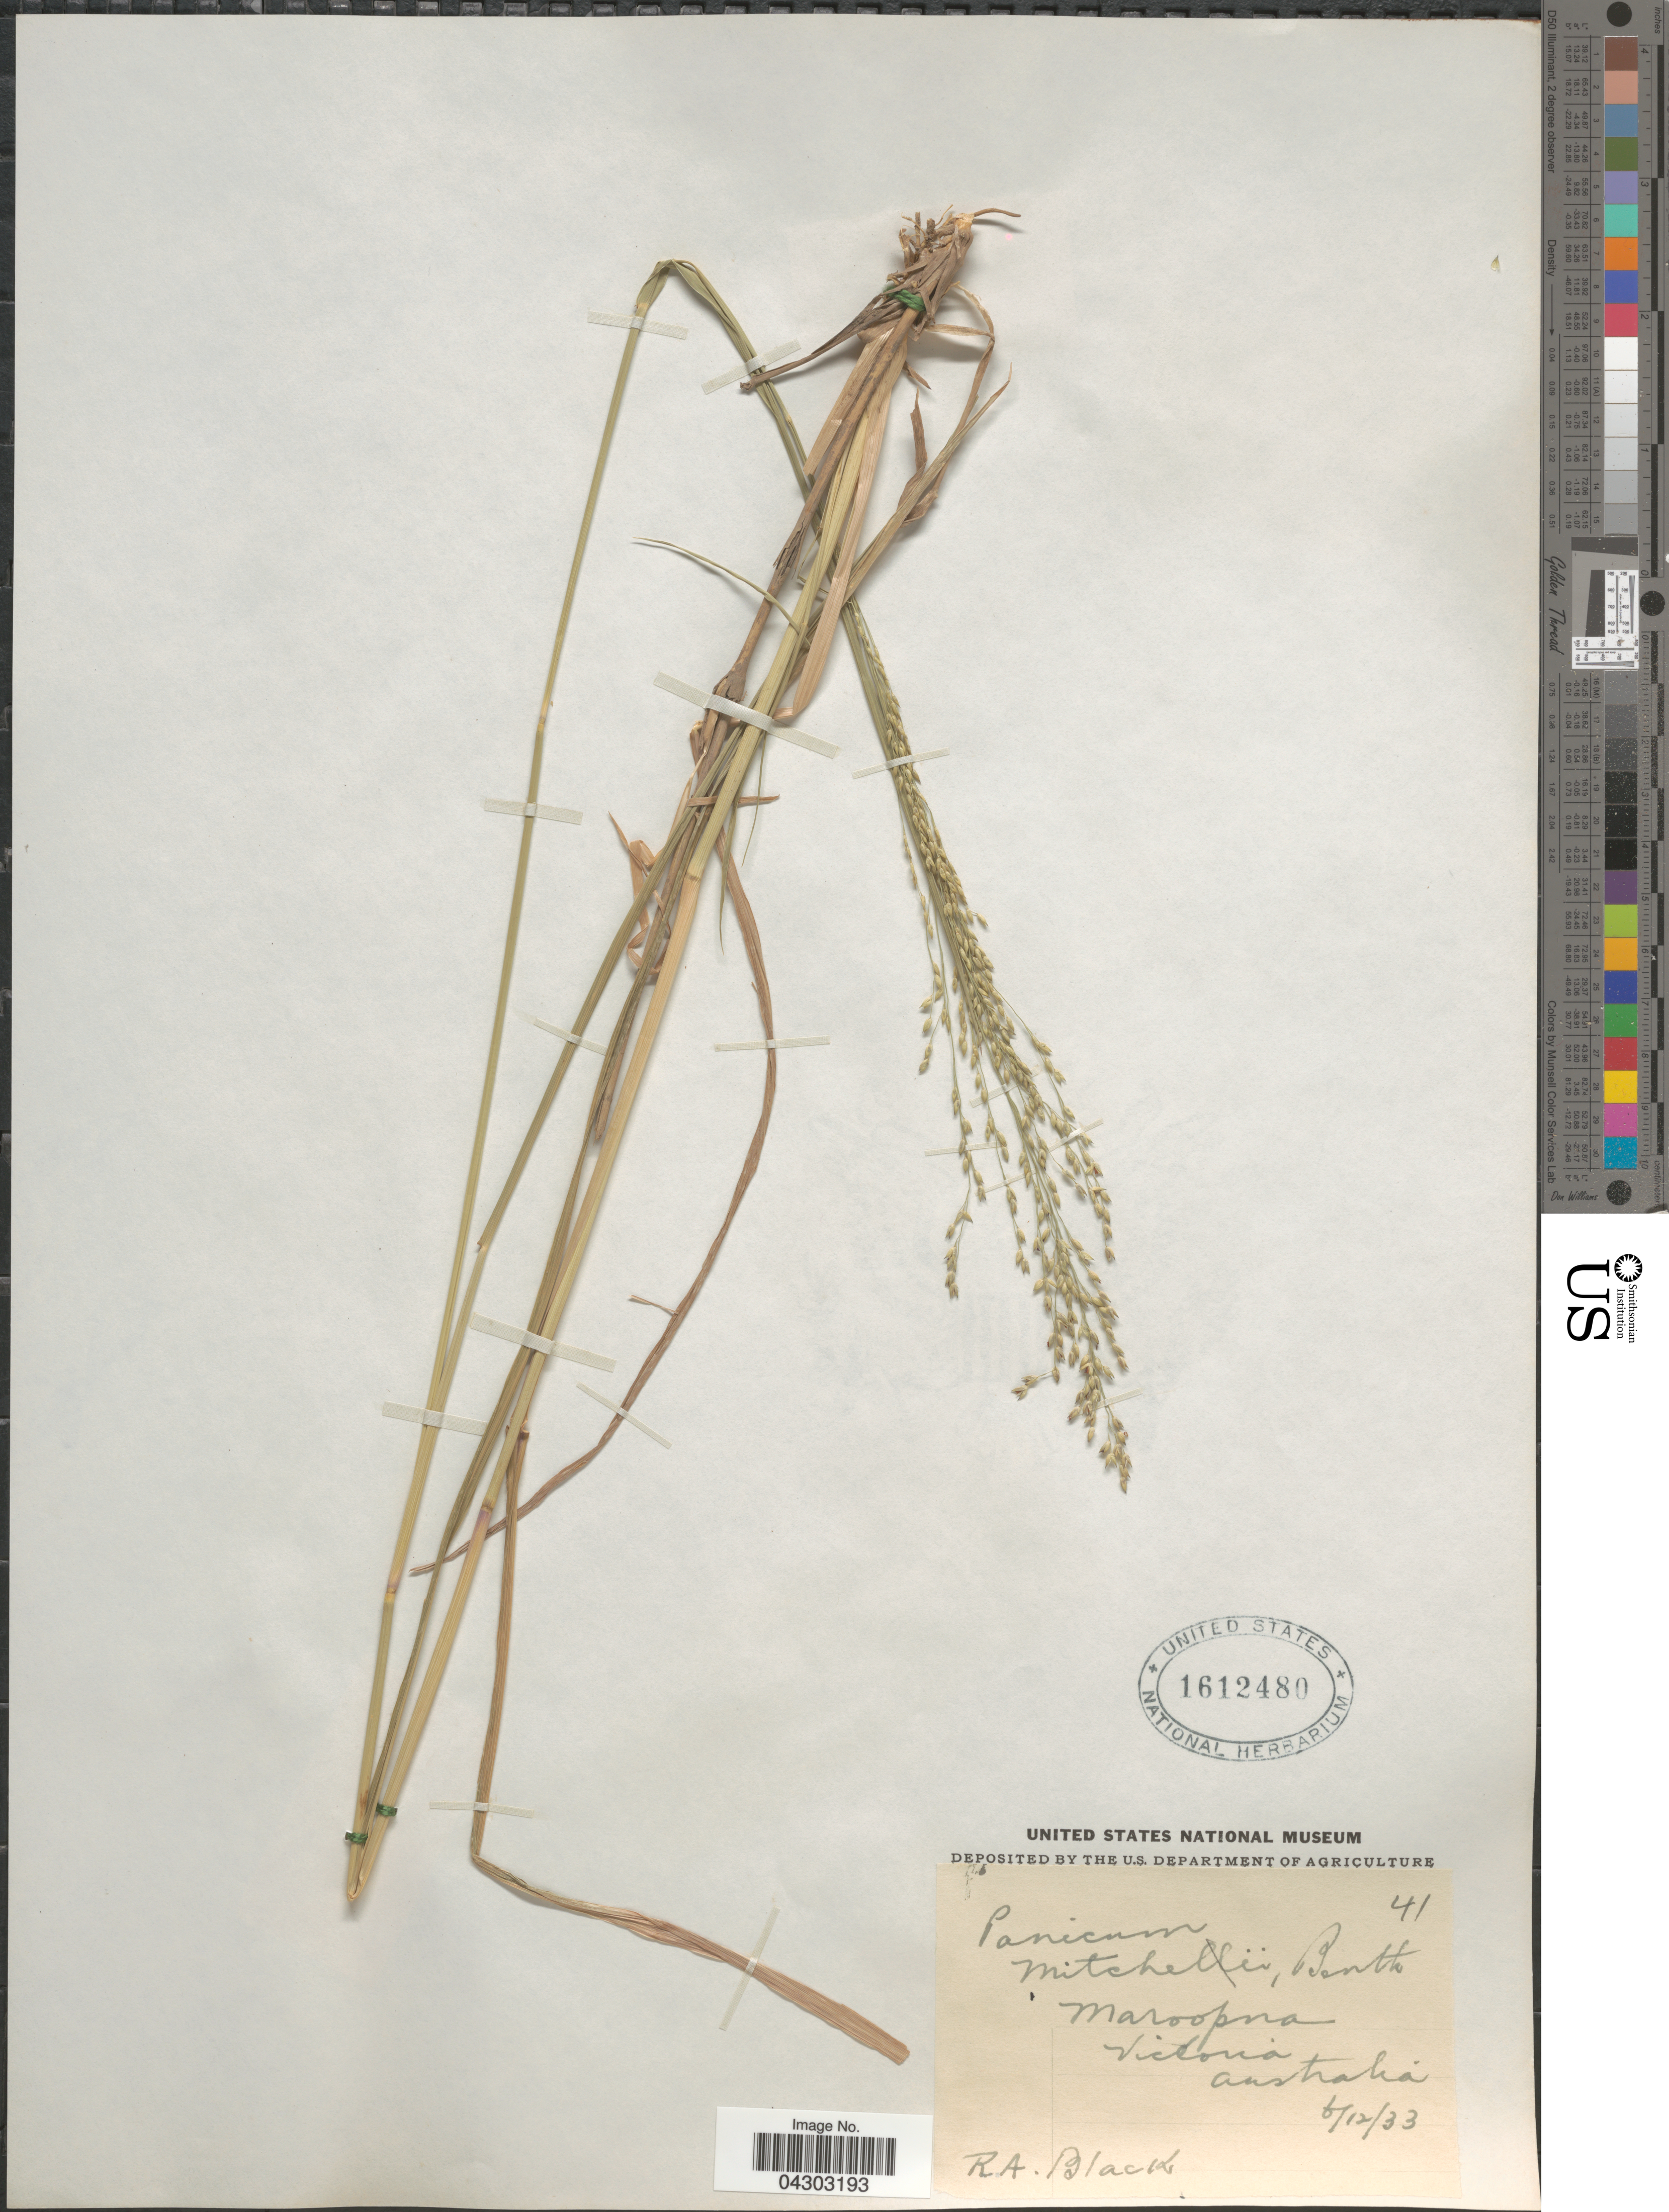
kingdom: Plantae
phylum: Tracheophyta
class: Liliopsida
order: Poales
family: Poaceae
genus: Panicum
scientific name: Panicum sp.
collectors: R. A. Black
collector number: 41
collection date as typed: Transcribed d/m/y: 9/12/33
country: Australia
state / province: Victoria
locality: Maroopna. Victoria.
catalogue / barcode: US 1612480